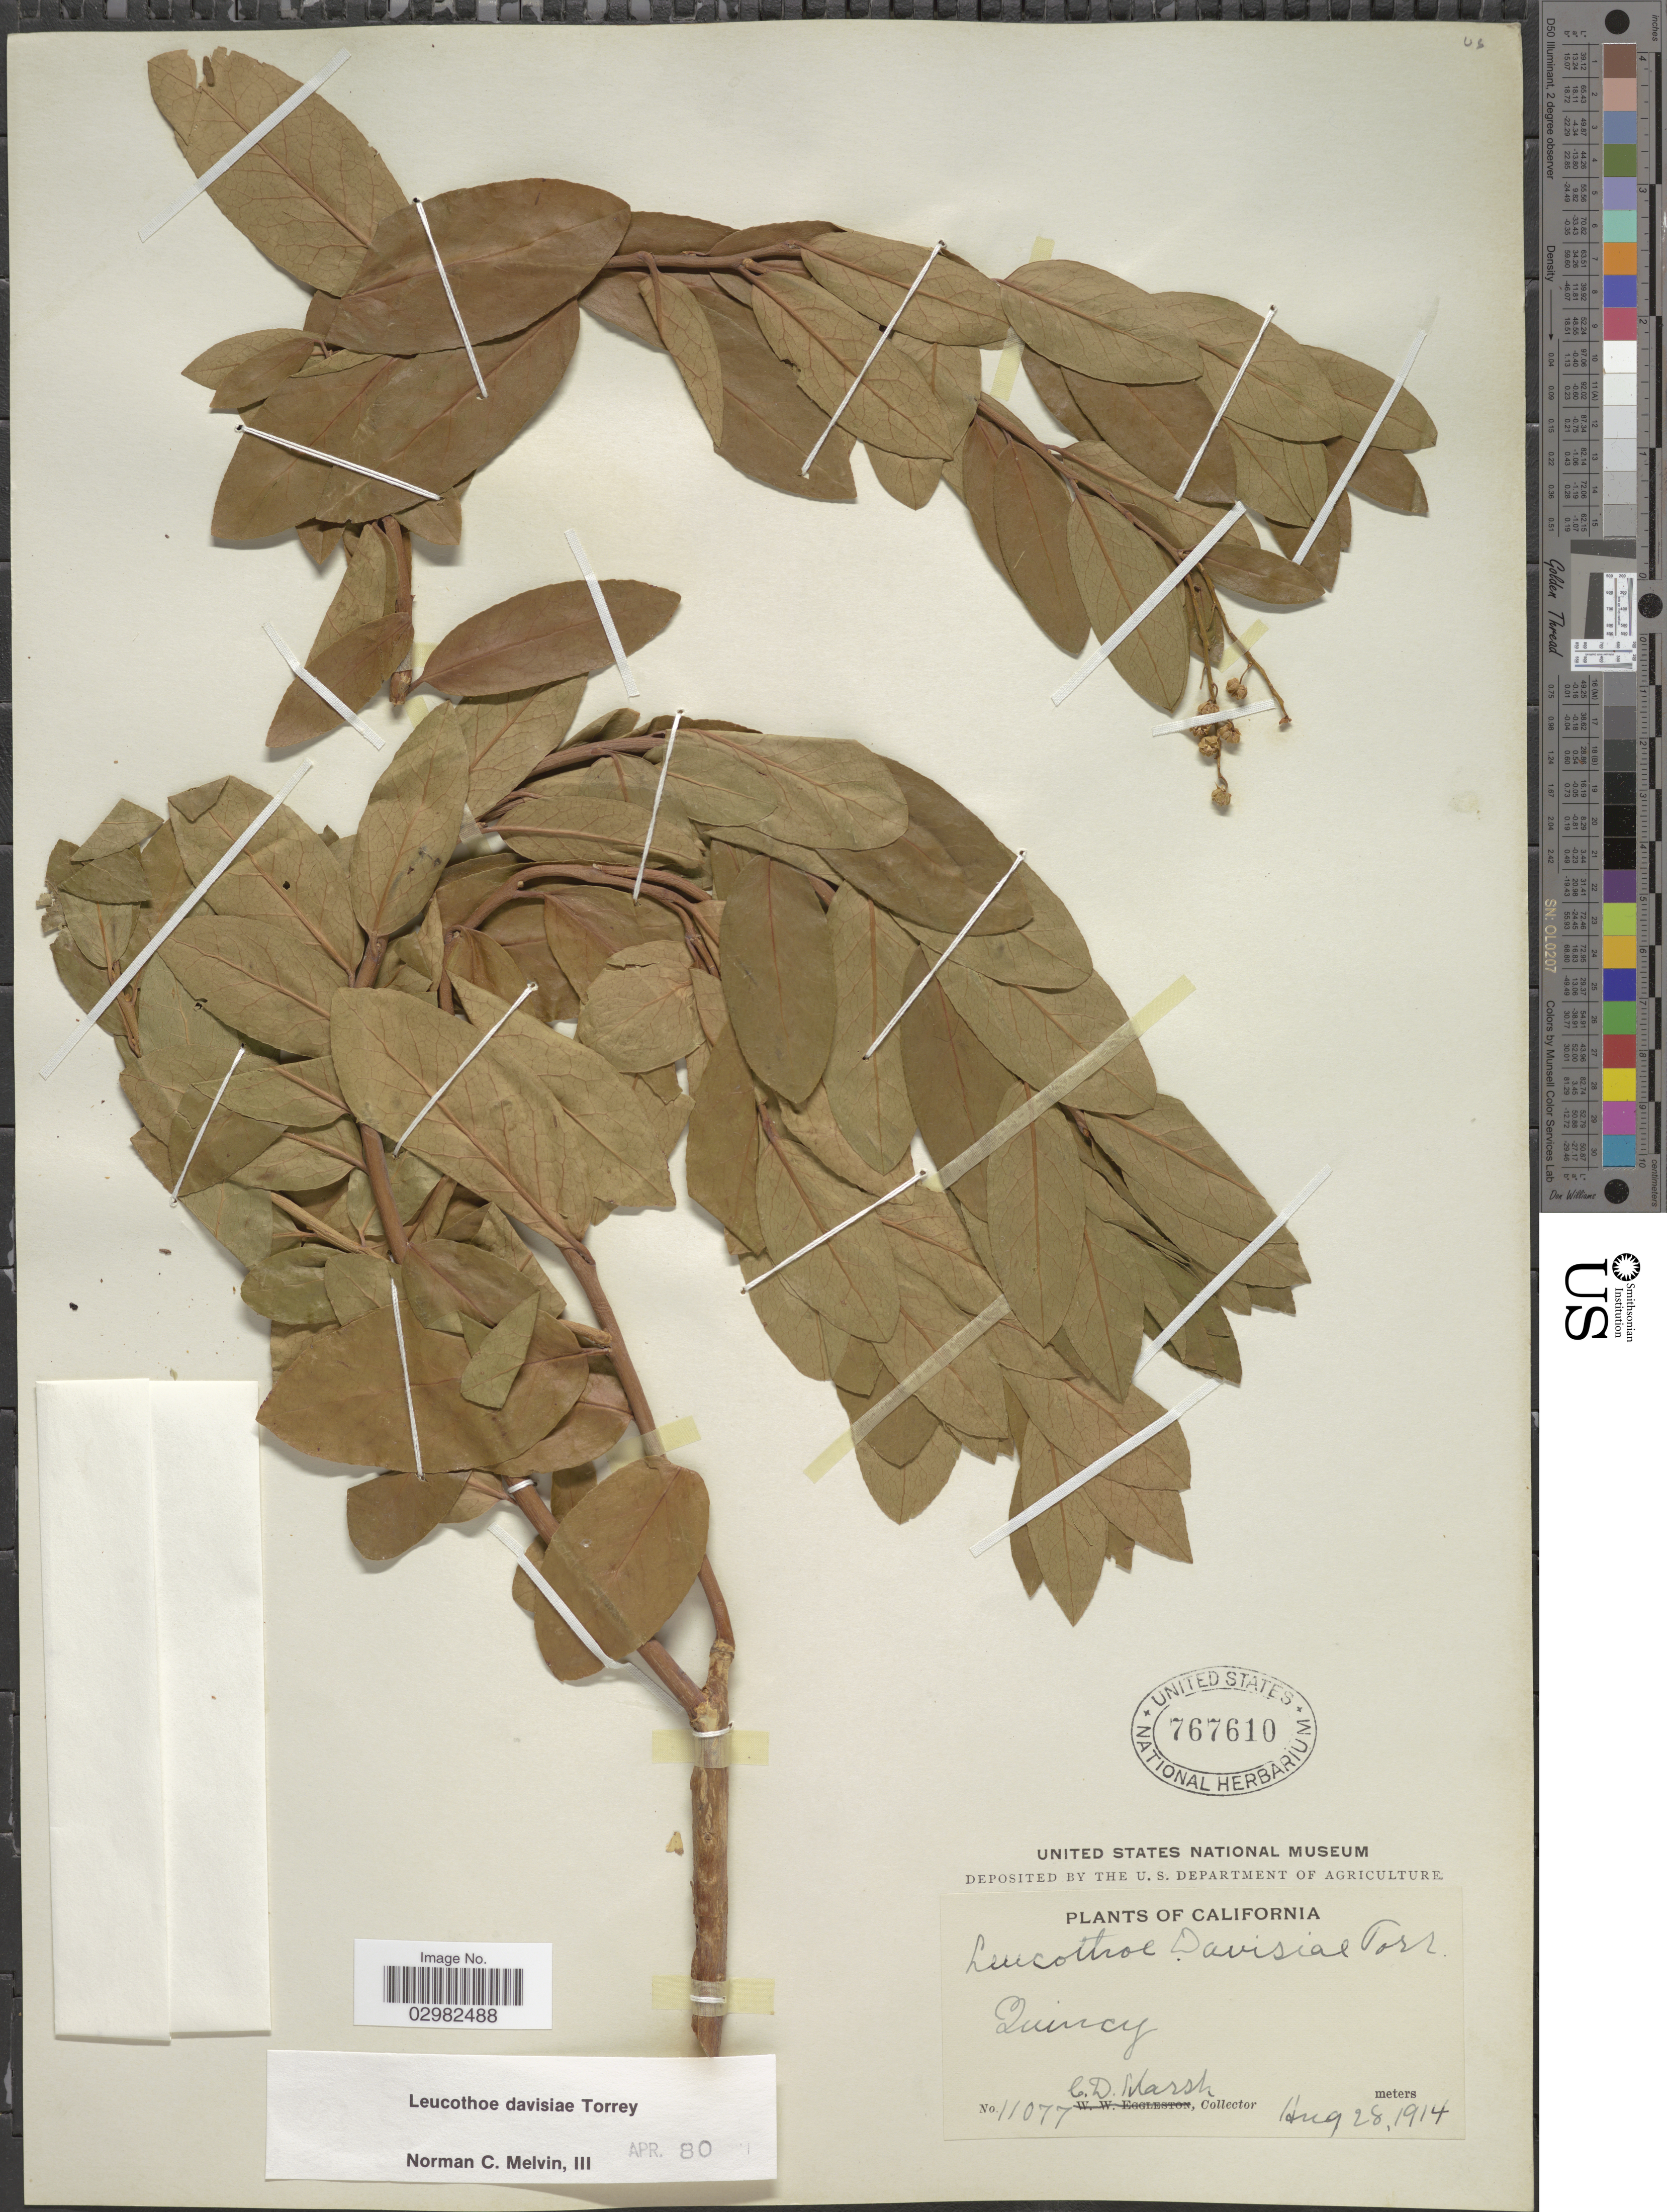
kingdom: Plantae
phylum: Tracheophyta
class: Magnoliopsida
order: Ericales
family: Ericaceae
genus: Leucothoe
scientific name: Leucothoë davisiae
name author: Torr.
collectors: C. D. Marsh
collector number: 11077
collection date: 1914-08-28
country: United States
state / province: California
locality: Quincy.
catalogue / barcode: US 767610